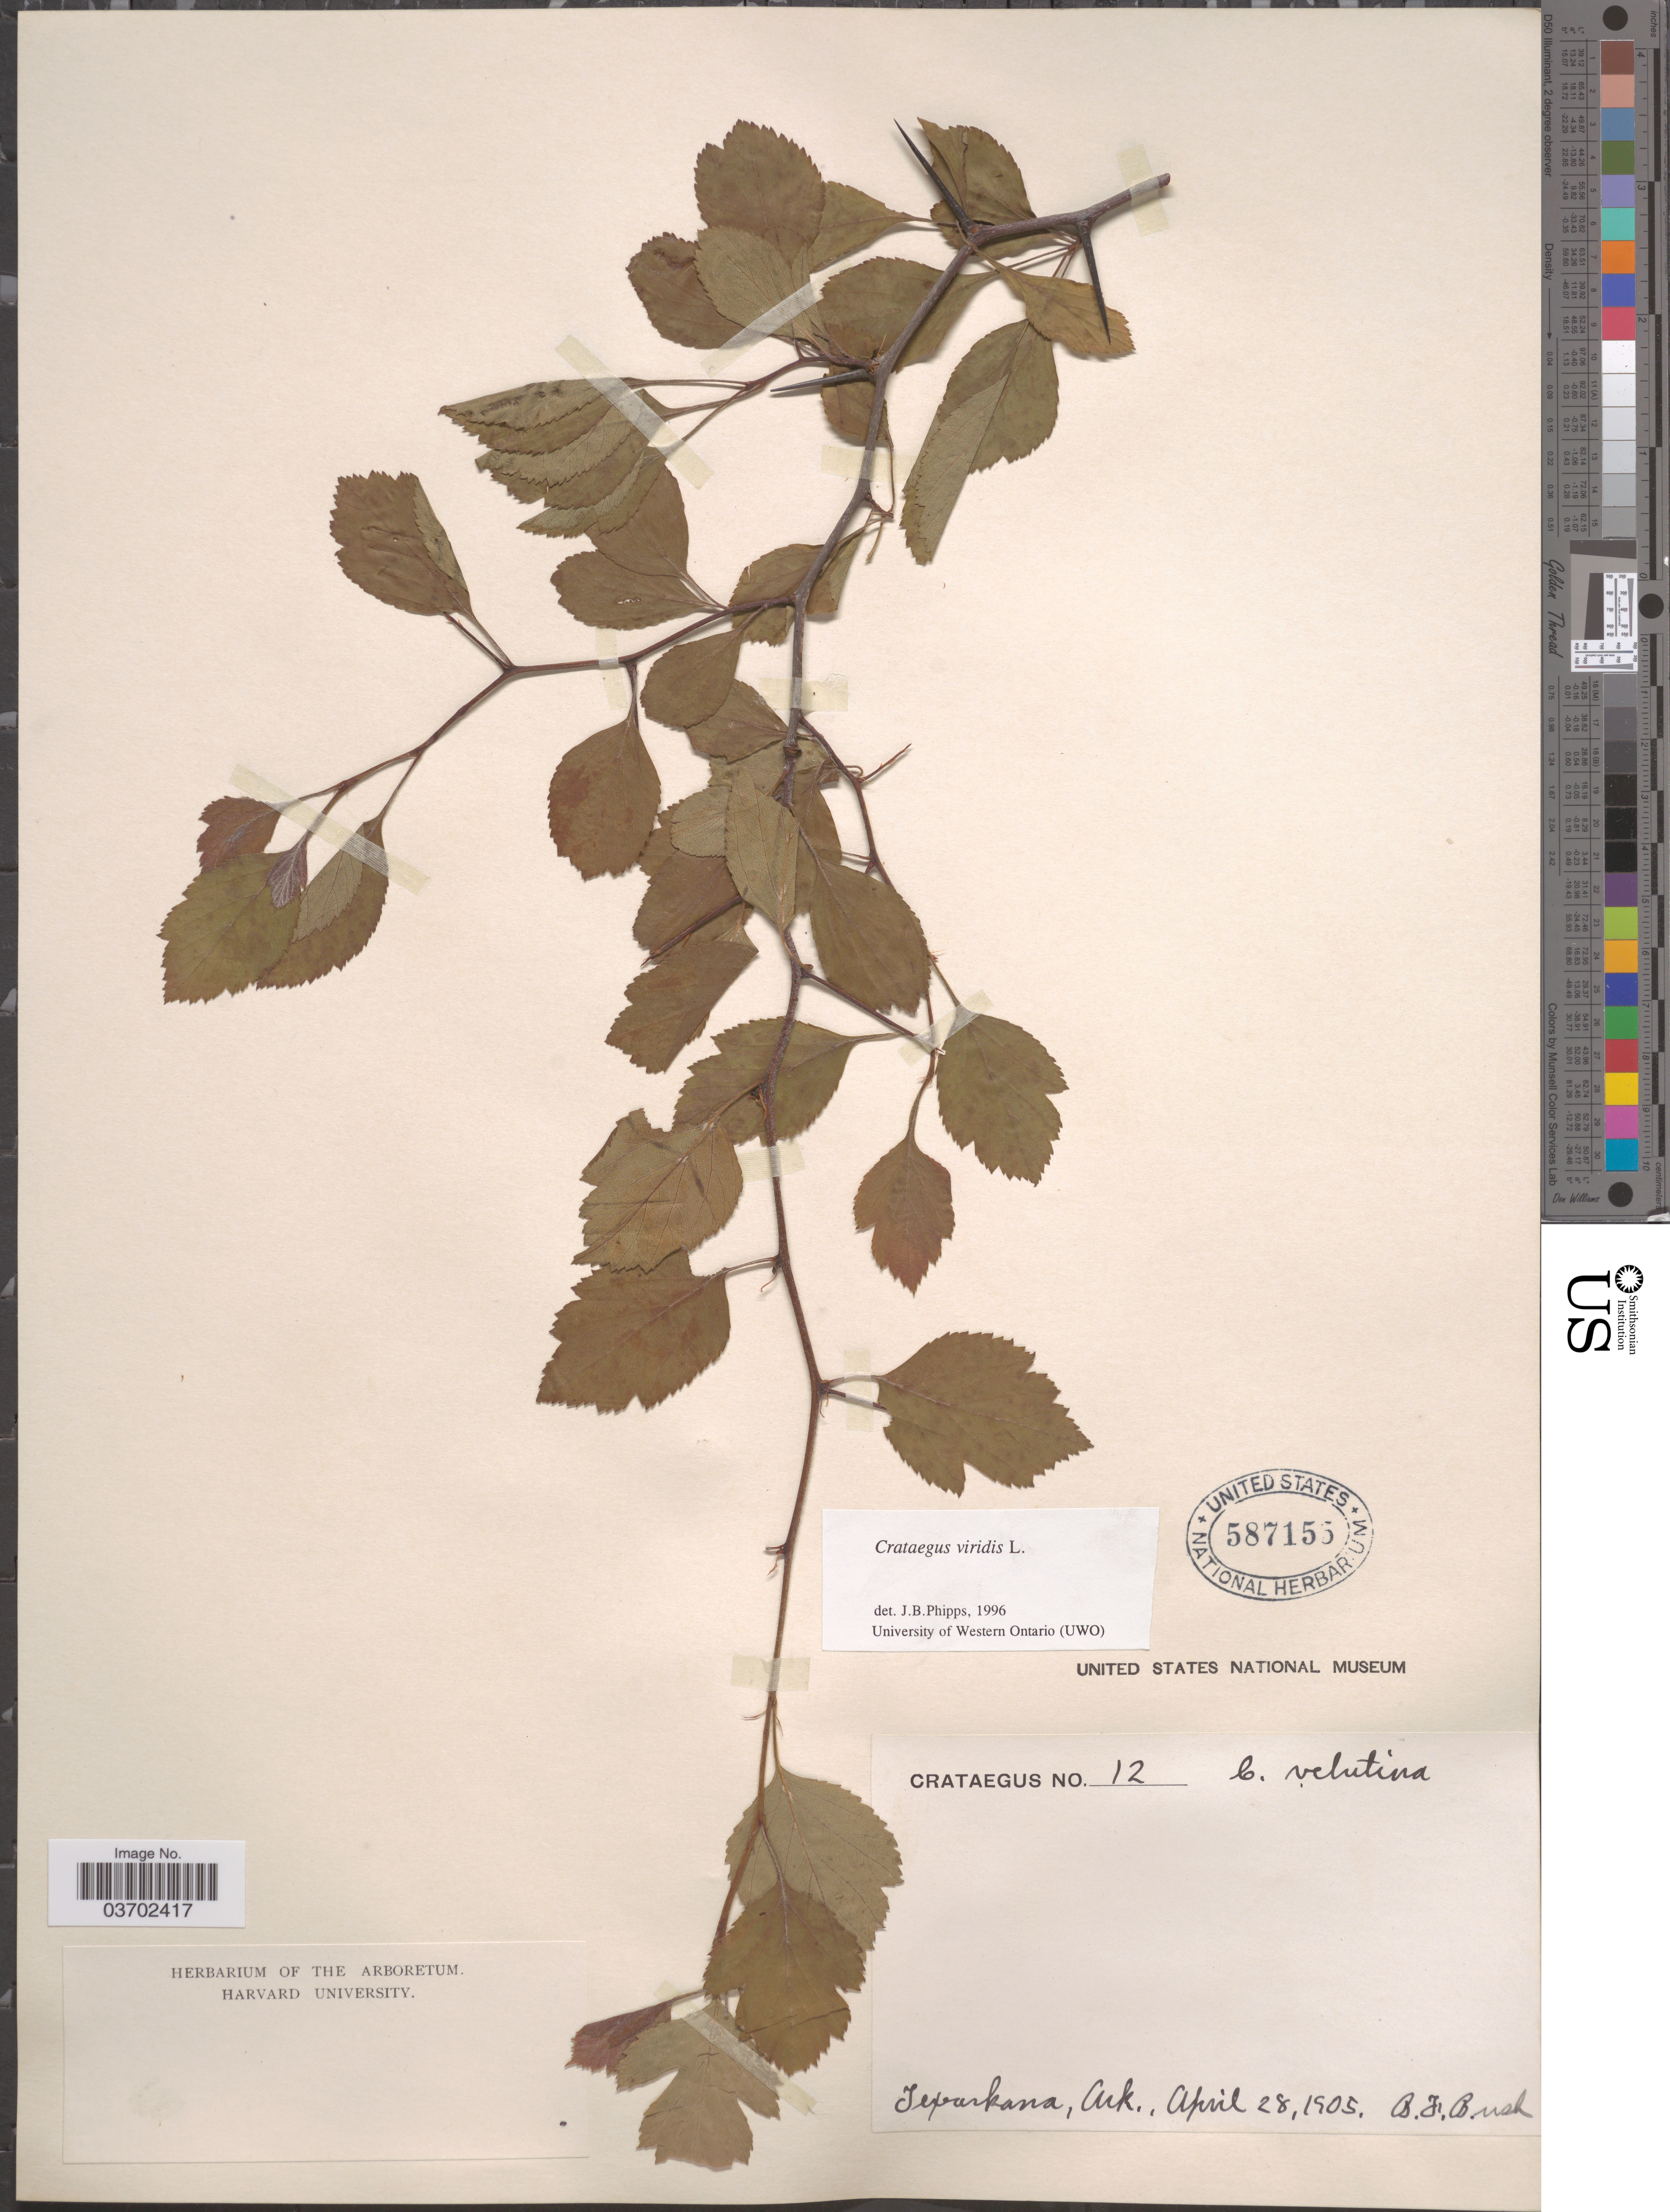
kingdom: Plantae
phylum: Tracheophyta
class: Magnoliopsida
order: Rosales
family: Rosaceae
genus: Crataegus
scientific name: Crataegus viridis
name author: L.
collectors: B. F. Bush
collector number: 12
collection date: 1905-04-28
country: United States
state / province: Arkansas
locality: Texarkana.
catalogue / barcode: US 587156